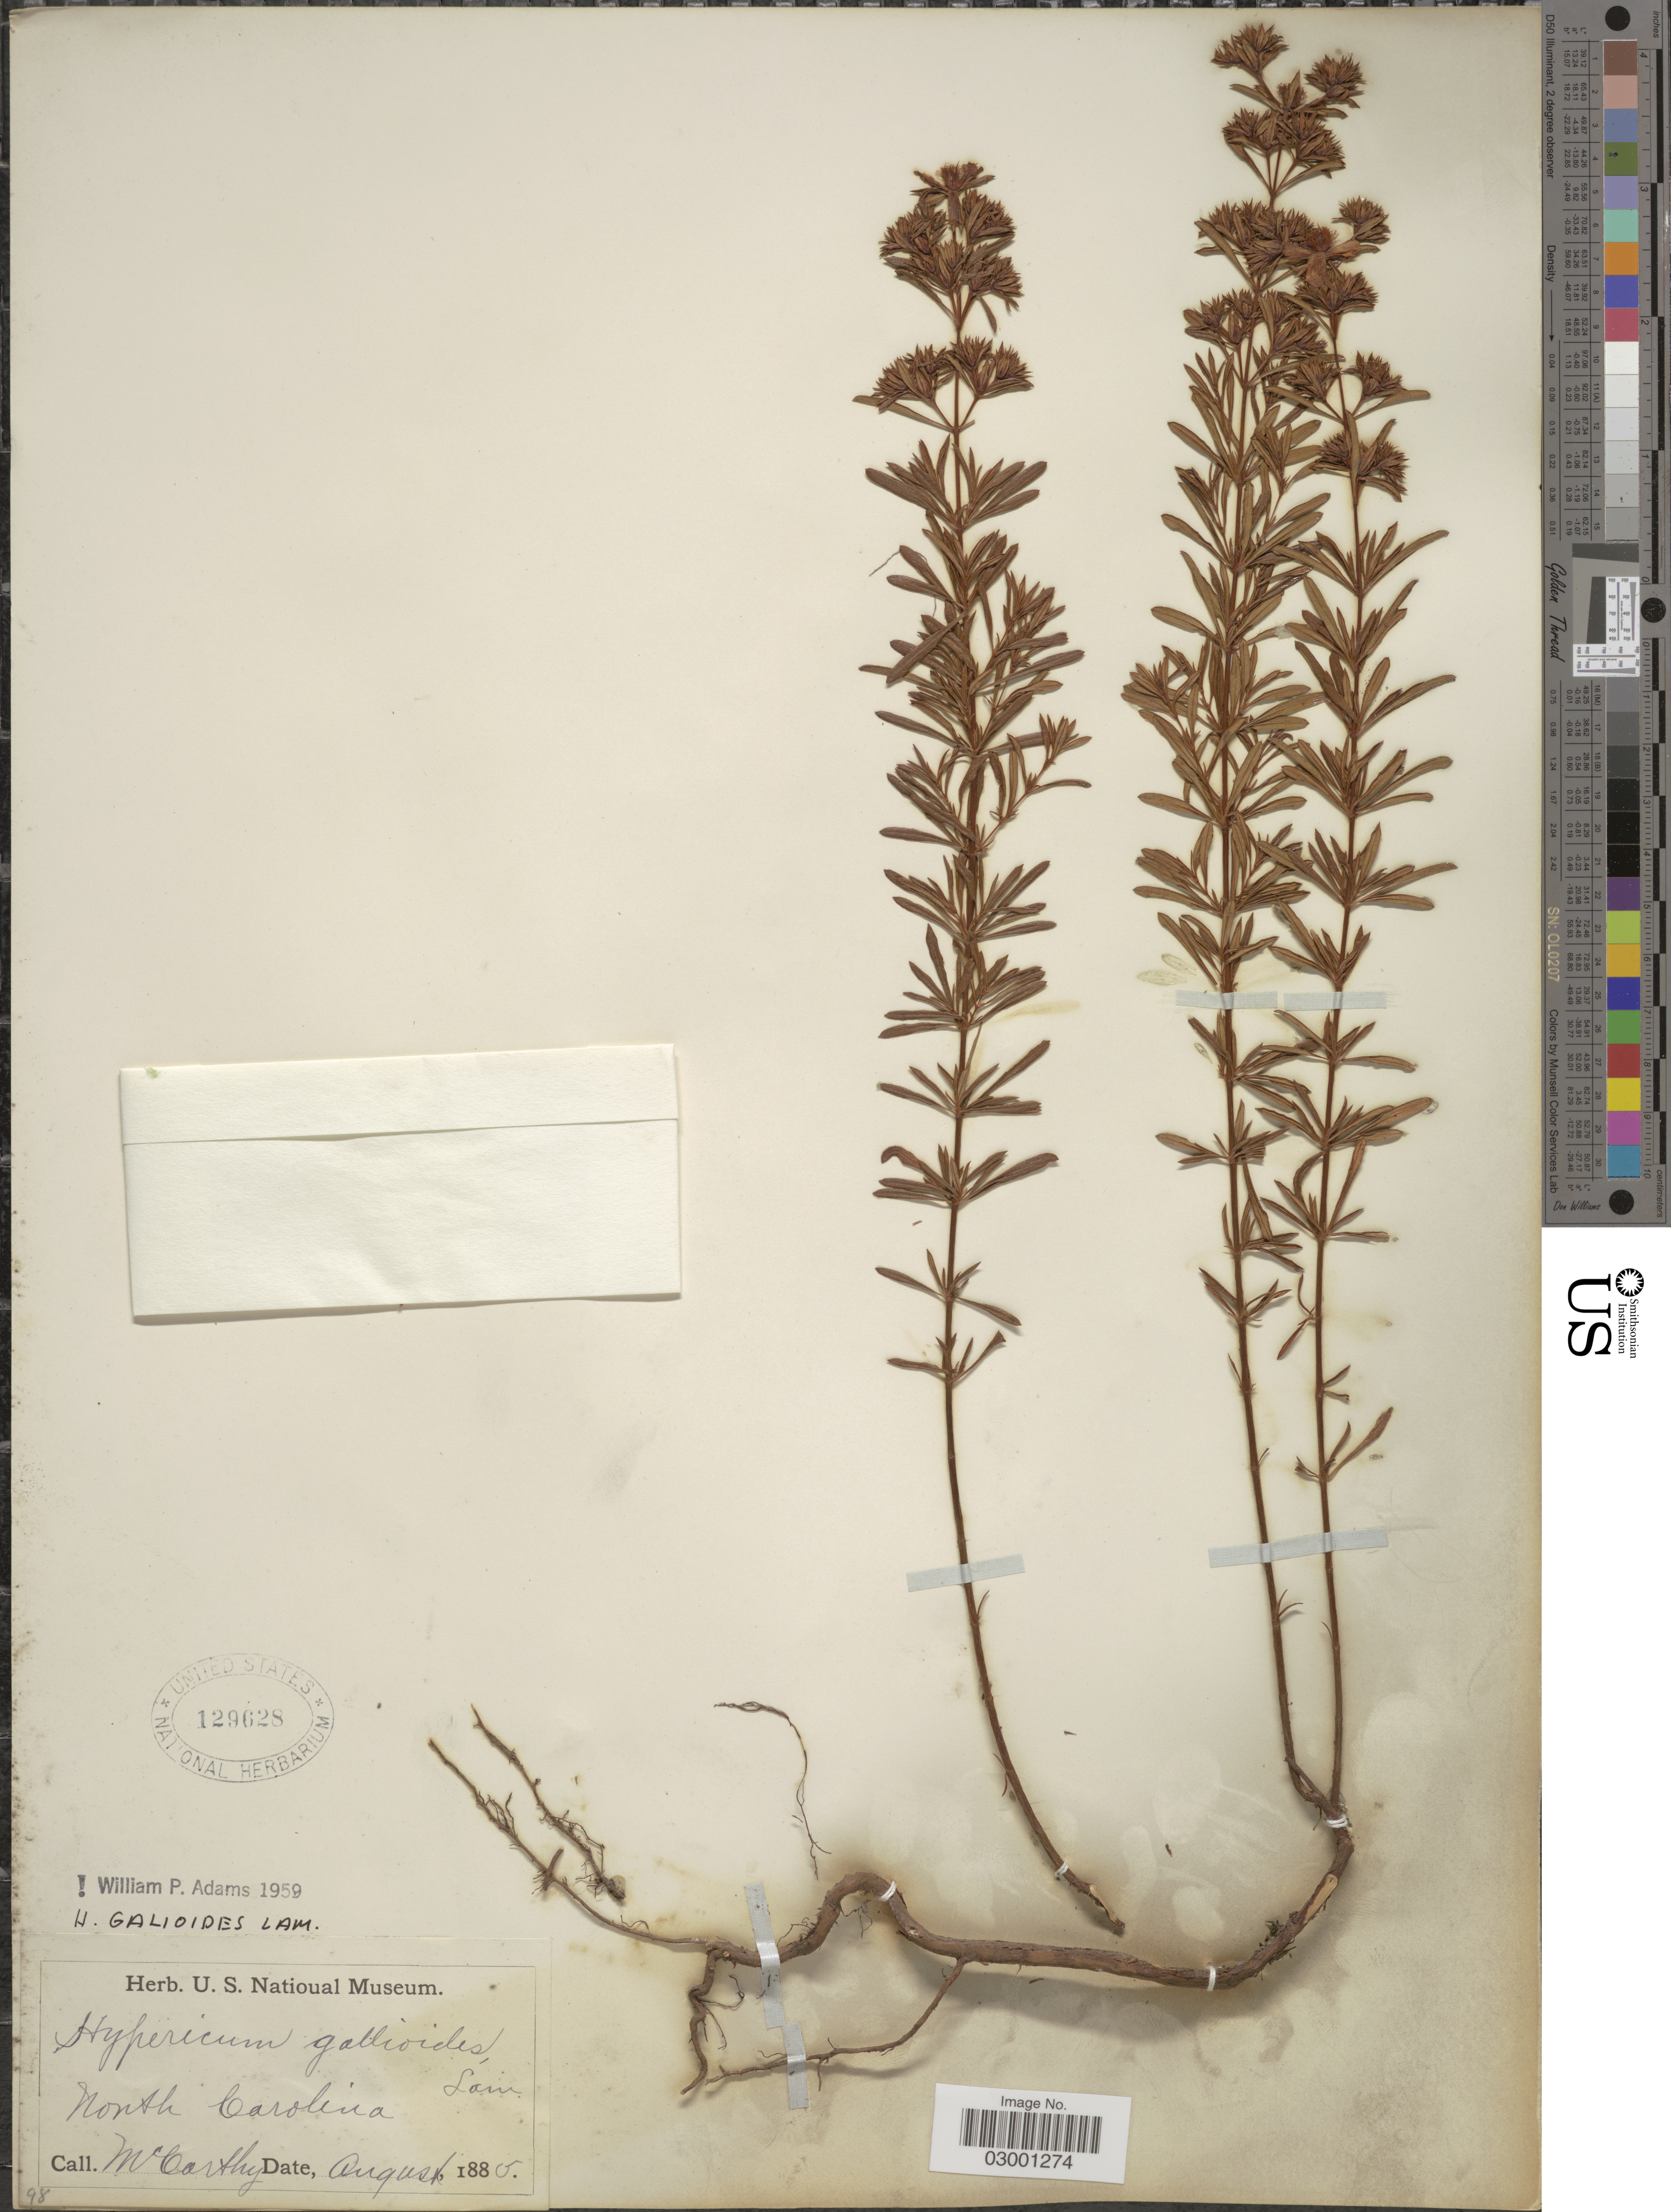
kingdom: Plantae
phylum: Tracheophyta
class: Magnoliopsida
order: Malpighiales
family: Hypericaceae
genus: Hypericum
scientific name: Hypericum galioides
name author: Lam.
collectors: -- McCarthy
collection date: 1885-08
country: United States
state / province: North Carolina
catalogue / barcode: US 129628